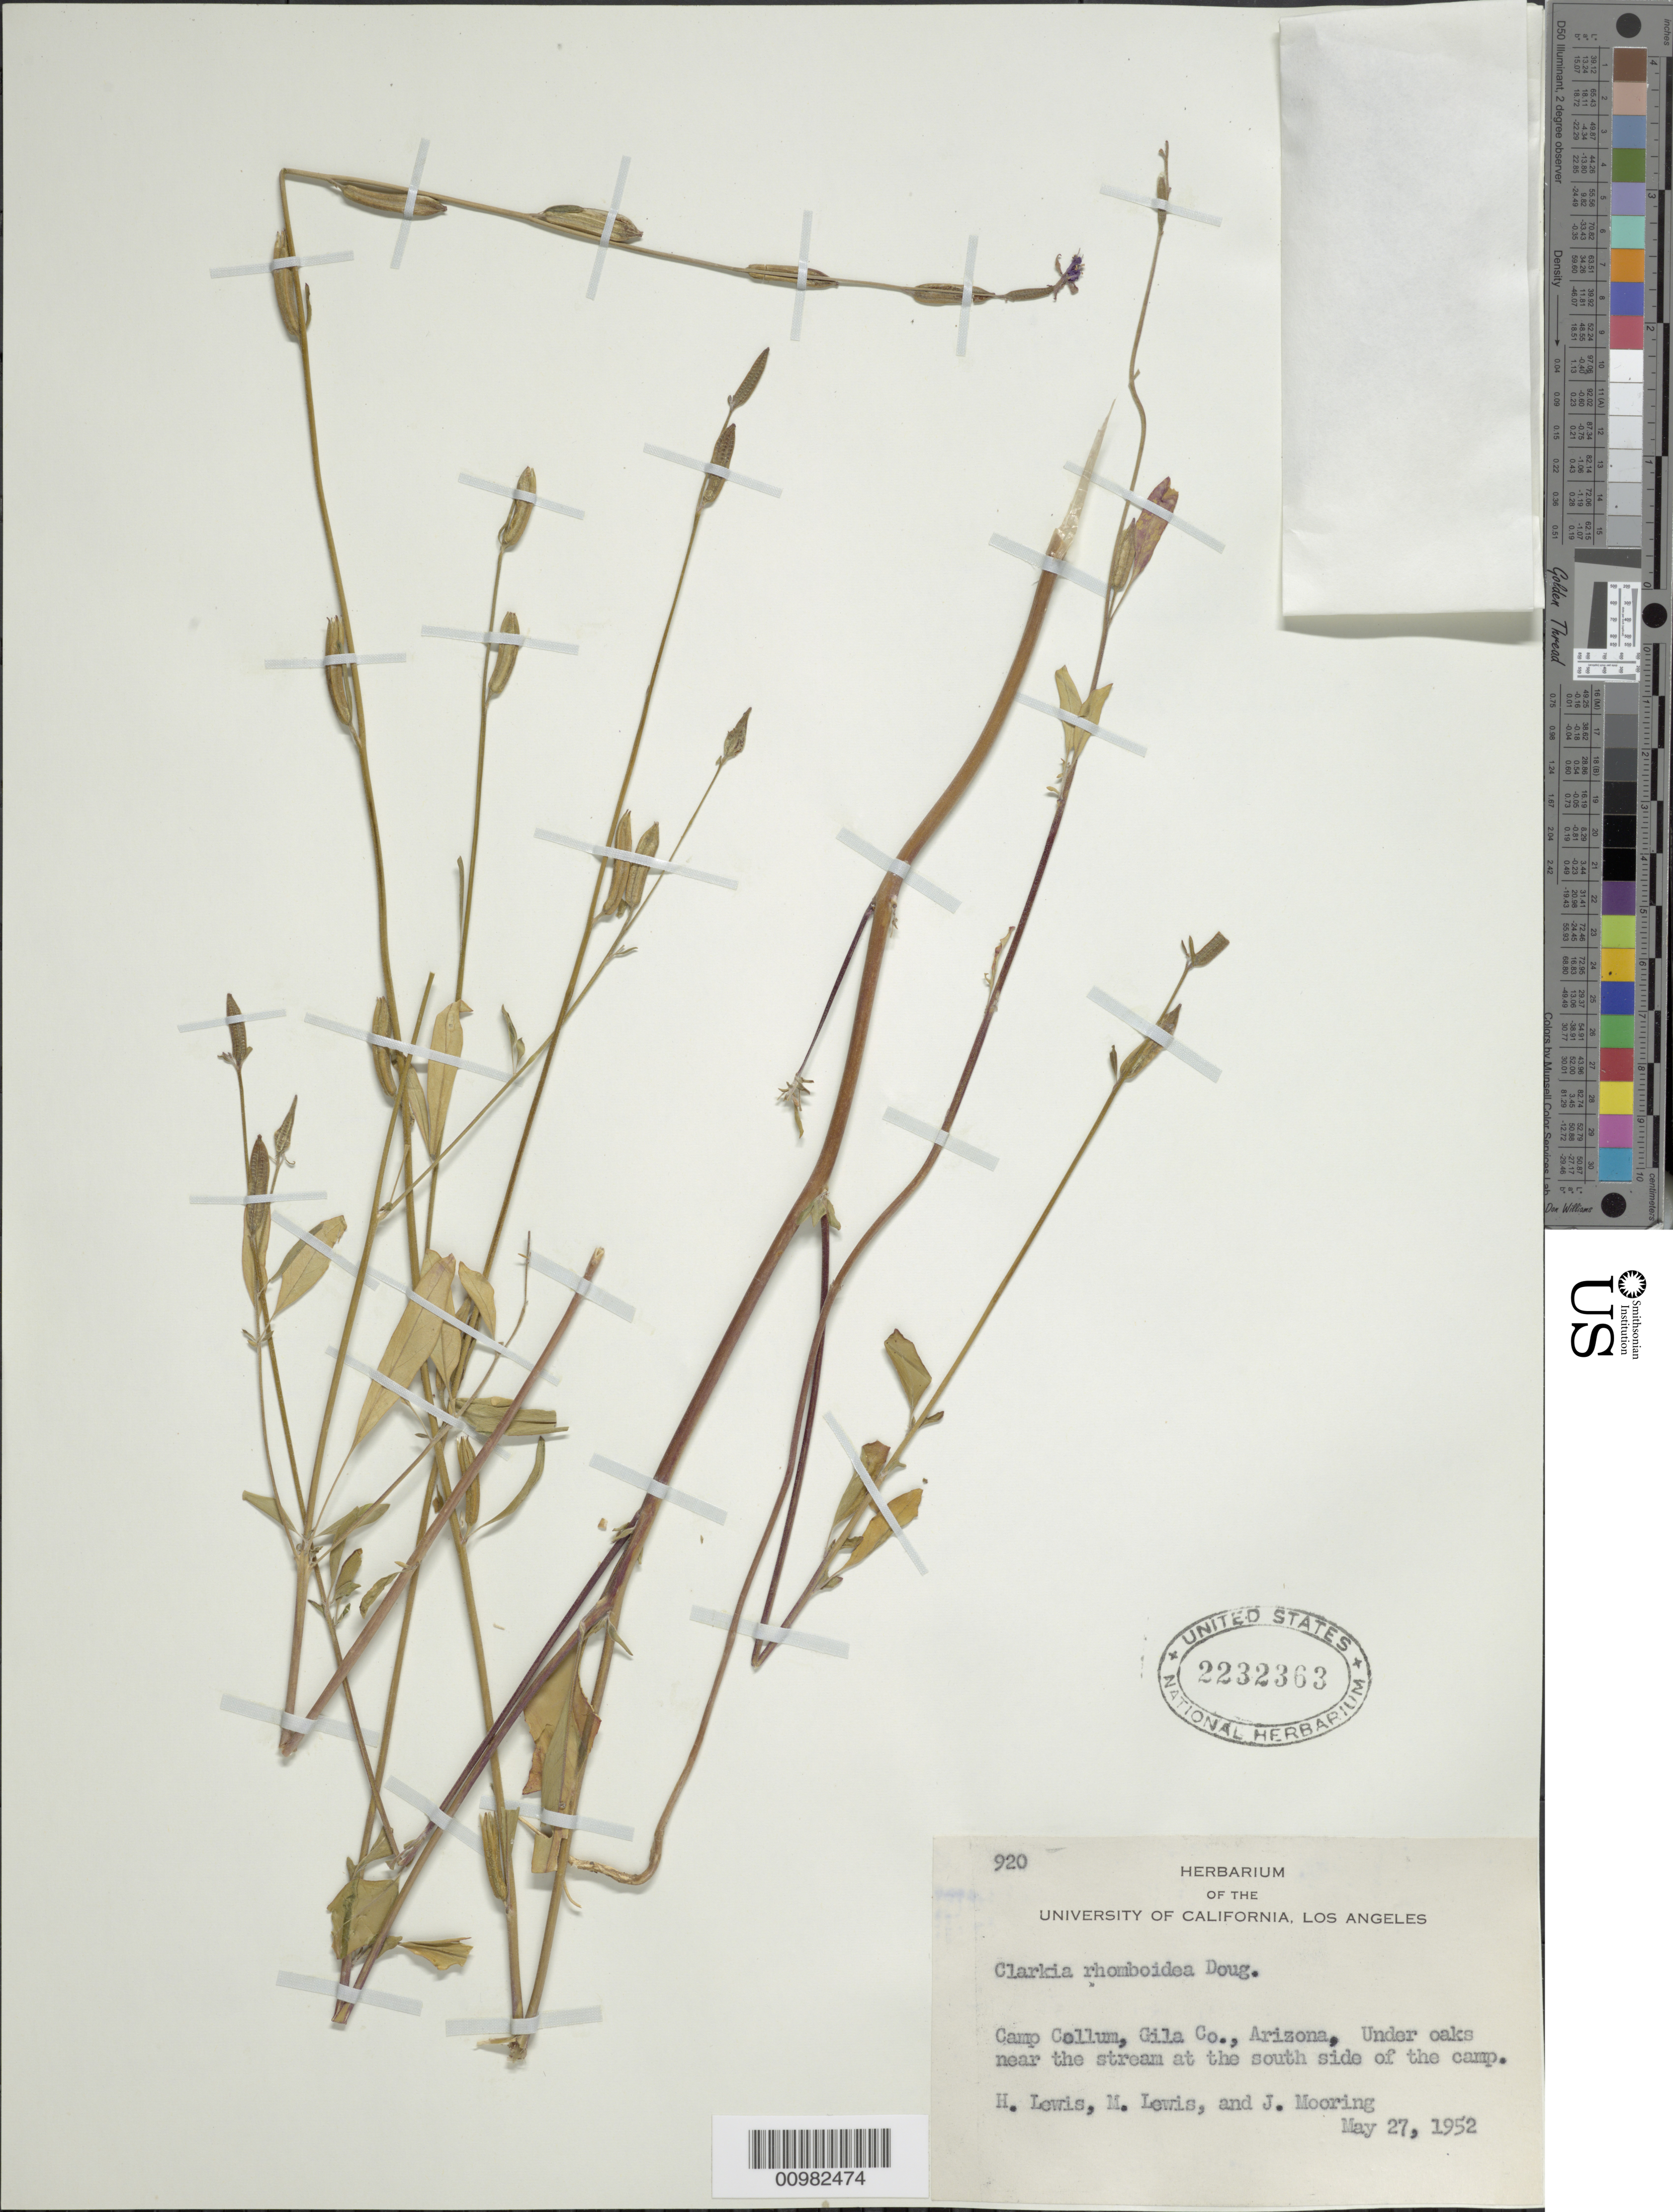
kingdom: Plantae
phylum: Tracheophyta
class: Magnoliopsida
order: Myrtales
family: Onagraceae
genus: Clarkia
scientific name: Clarkia rhomboidea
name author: Douglas ex Hook.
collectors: H. Lewis & -- Lewis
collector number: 920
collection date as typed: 27 May 1952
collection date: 1952-05-27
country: United States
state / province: Arizona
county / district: Gila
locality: Camp Collum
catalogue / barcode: US 2232363